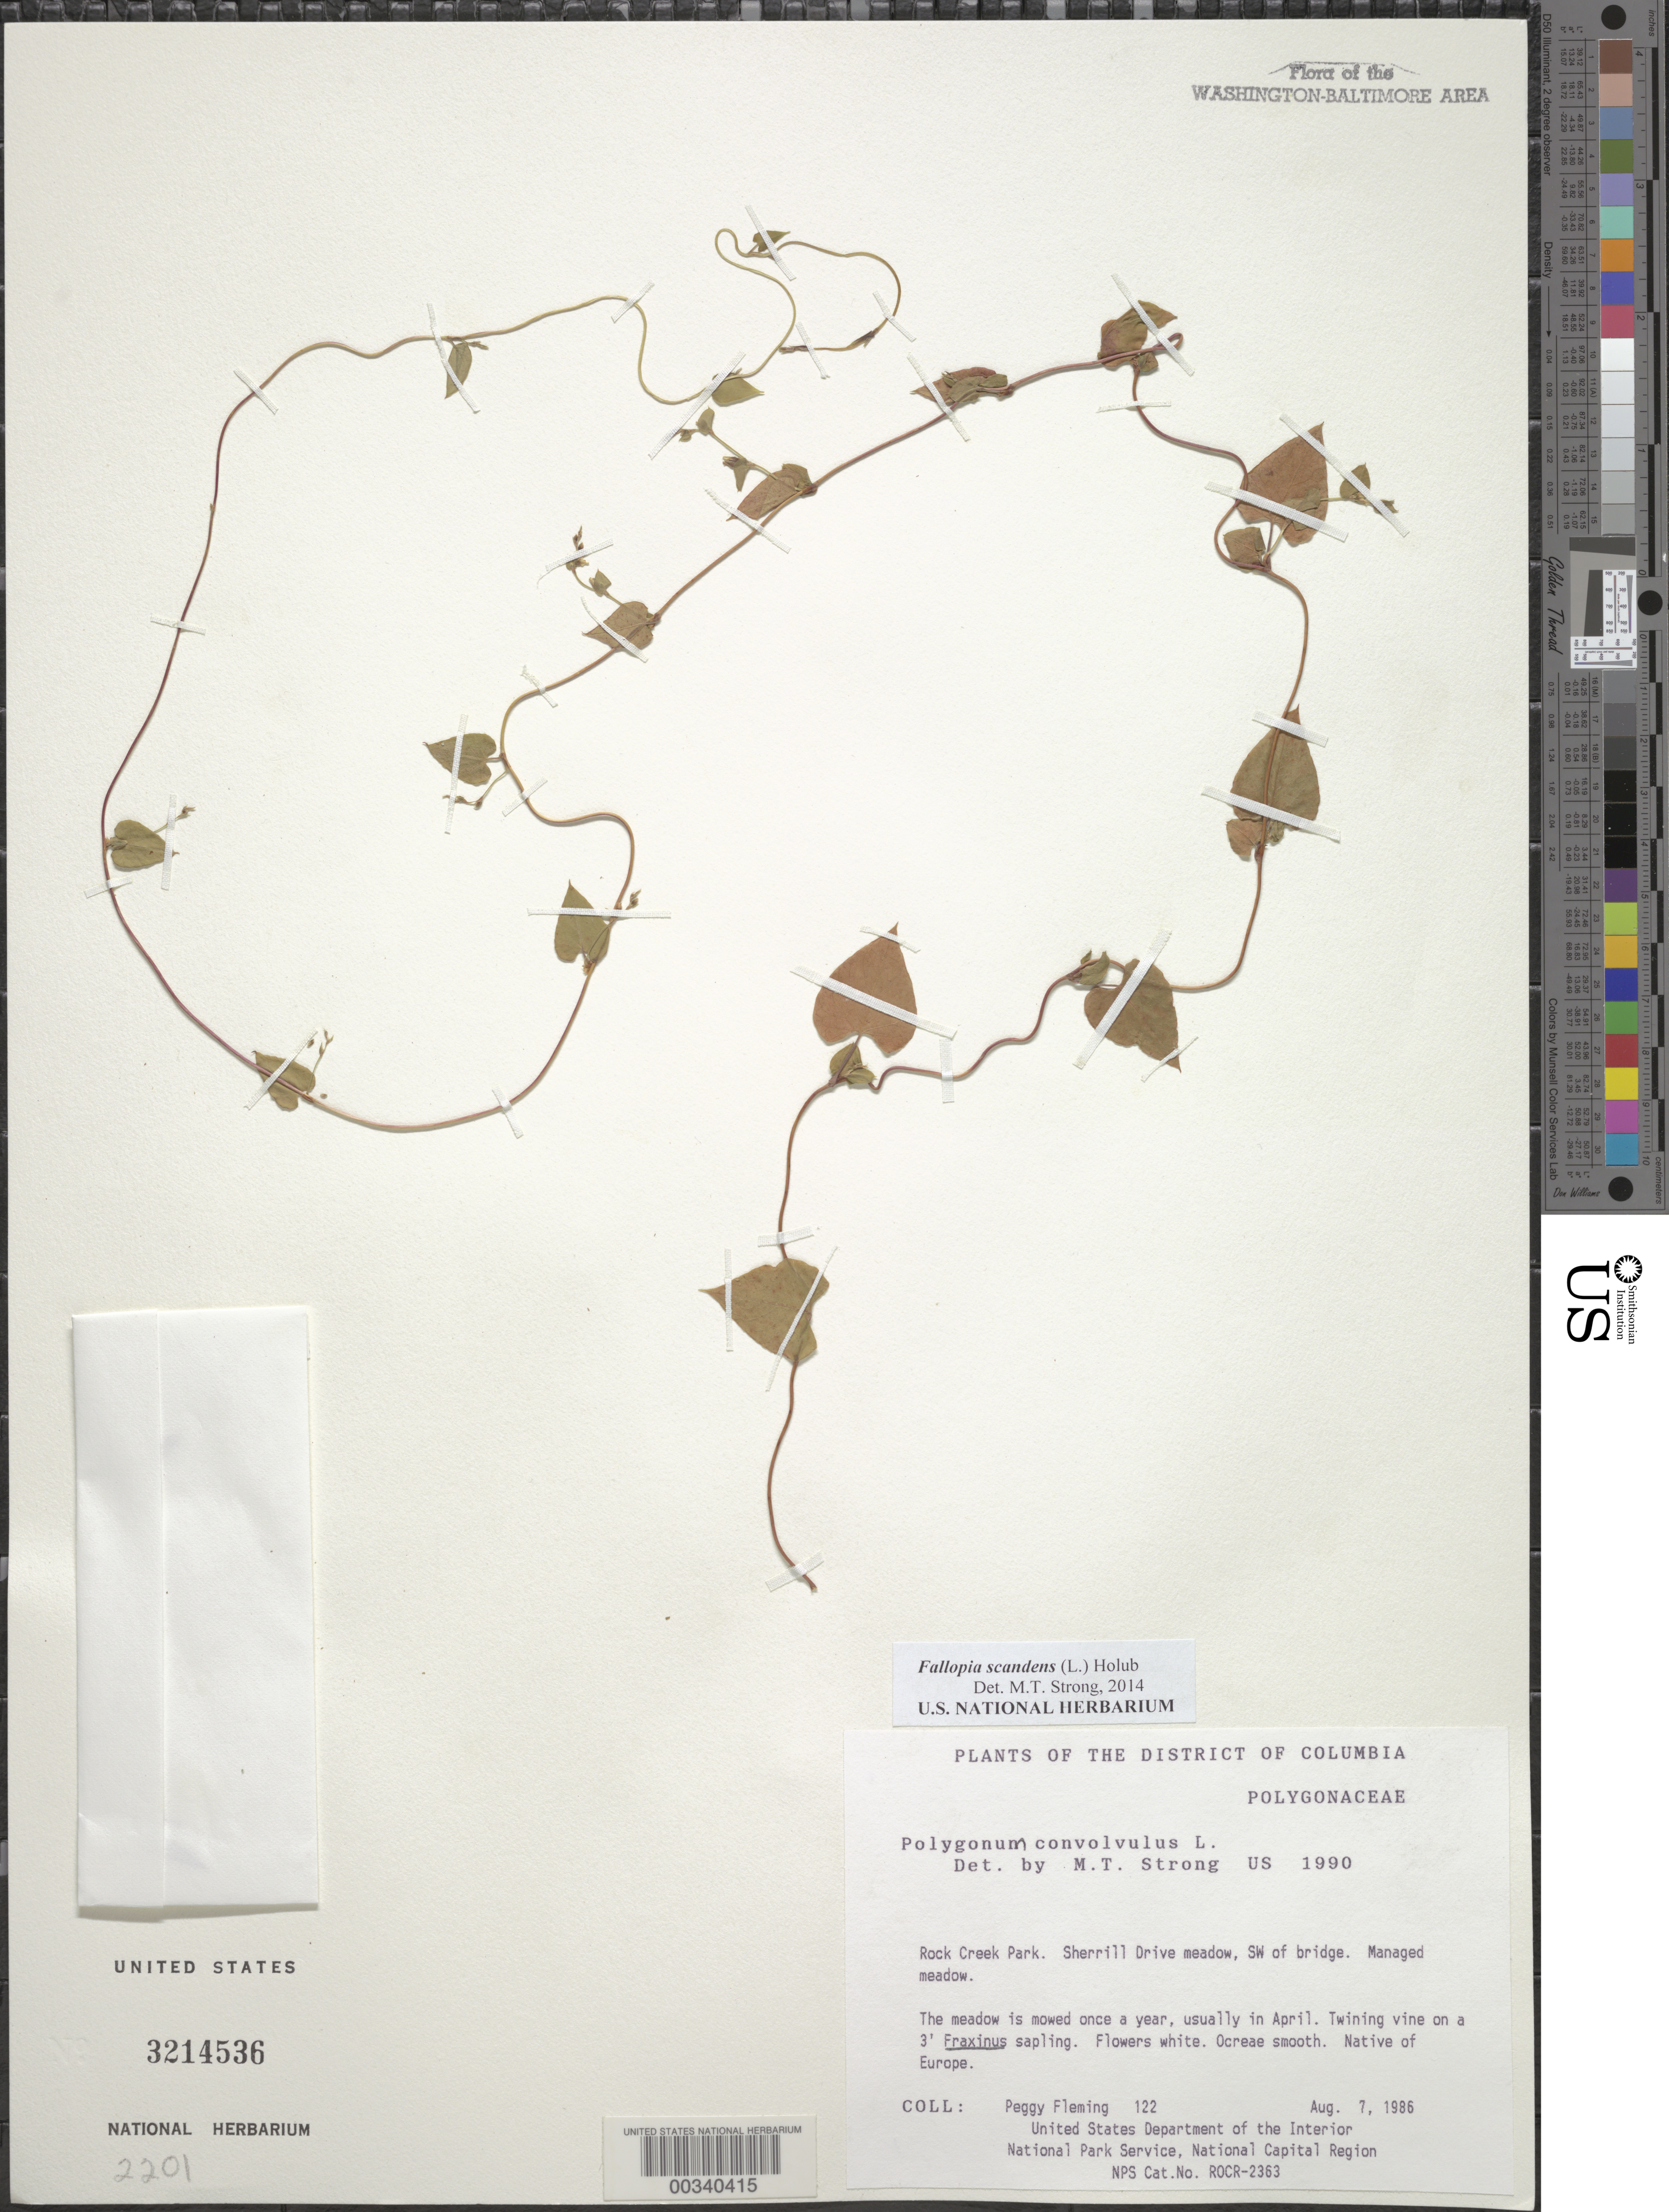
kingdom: Plantae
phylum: Tracheophyta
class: Magnoliopsida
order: Caryophyllales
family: Polygonaceae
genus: Fallopia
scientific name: Fallopia scandens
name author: (L.) Holub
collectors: P. Fleming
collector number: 122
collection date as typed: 07 Aug 1989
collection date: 1989-08-07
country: United States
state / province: District of Columbia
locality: Rock Creek Park, Sherrill Drive meadow, SW of Bridge Rock Creek Park and Vicinity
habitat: Managed meadow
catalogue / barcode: US 3214536